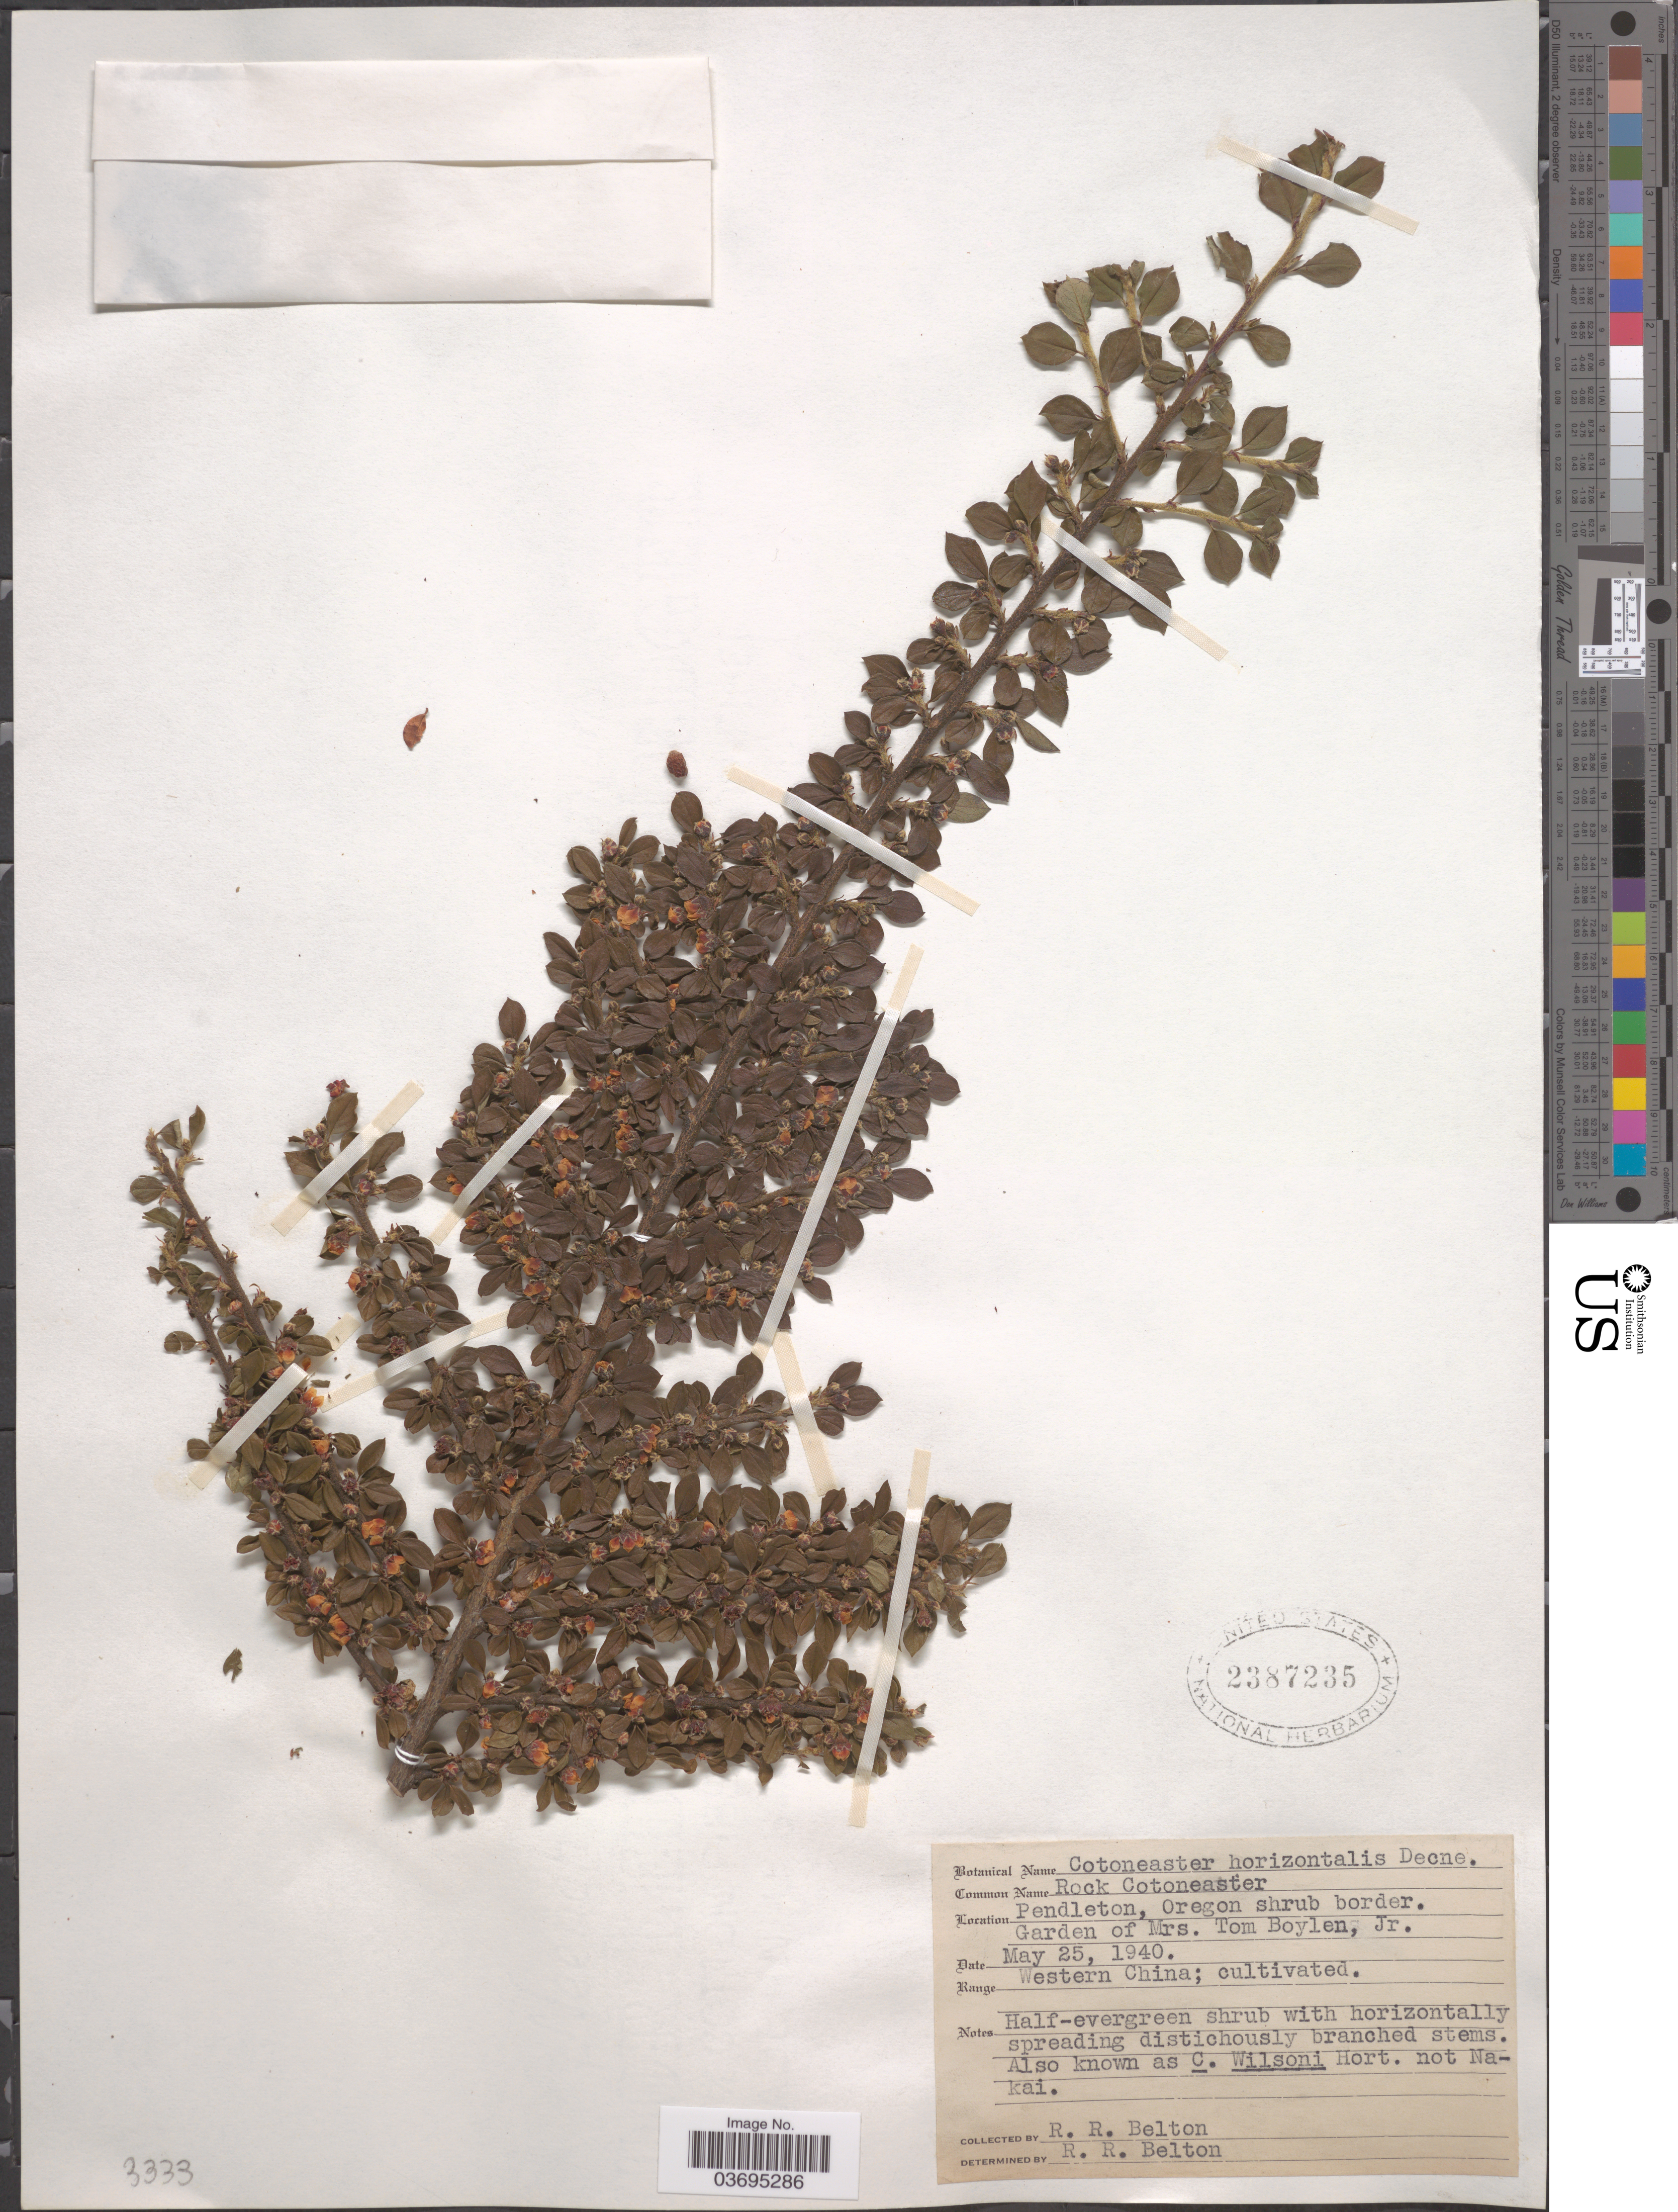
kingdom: Plantae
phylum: Tracheophyta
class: Magnoliopsida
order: Rosales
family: Rosaceae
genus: Cotoneaster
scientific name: Cotoneaster horizontalis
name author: Decne.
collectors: R. Belton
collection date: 1940-05-25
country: United States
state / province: Oregon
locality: Pendleton, Oregon shrub border. Garden of Mrs. Tom Boylen, Jr.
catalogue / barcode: US 2387235